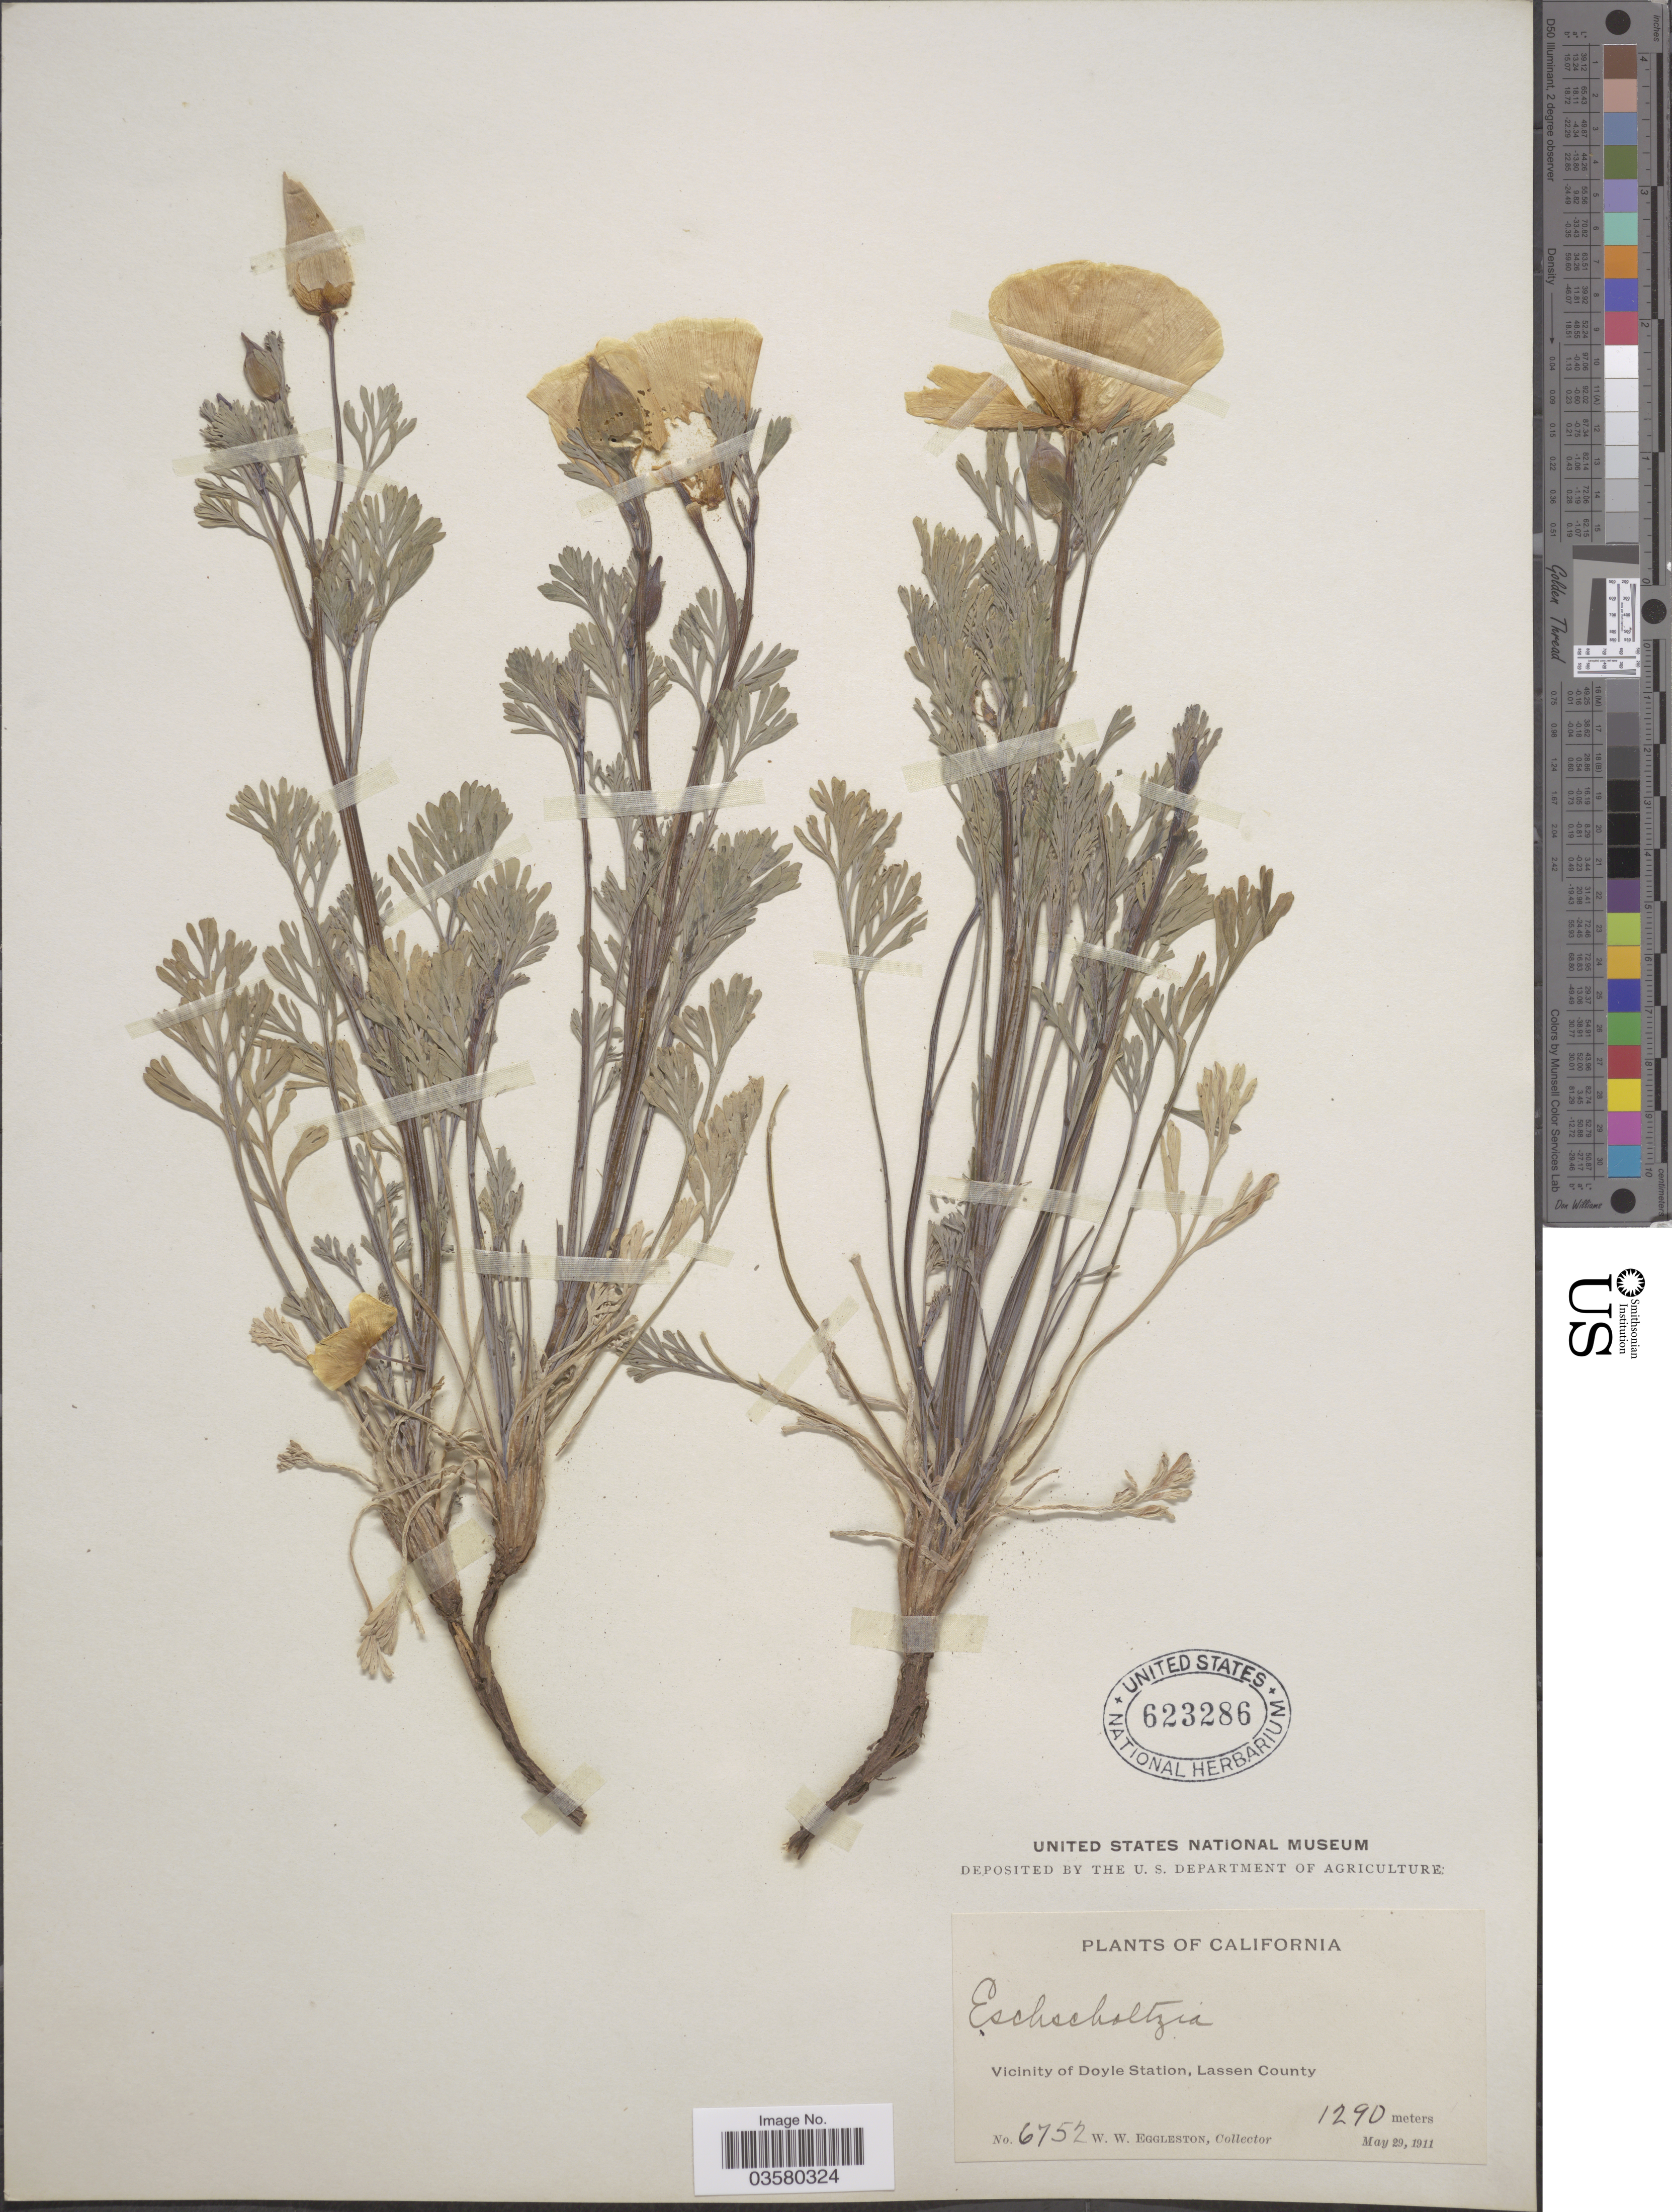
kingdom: Plantae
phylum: Tracheophyta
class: Magnoliopsida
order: Ranunculales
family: Papaveraceae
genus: Eschscholzia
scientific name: Eschscholzia californica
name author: Cham.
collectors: W. W. Eggleston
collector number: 6752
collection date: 1911-05-29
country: United States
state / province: California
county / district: Lassen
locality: Vicinity of Doyle Station, Lassen County.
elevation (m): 1290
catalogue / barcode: US 623286